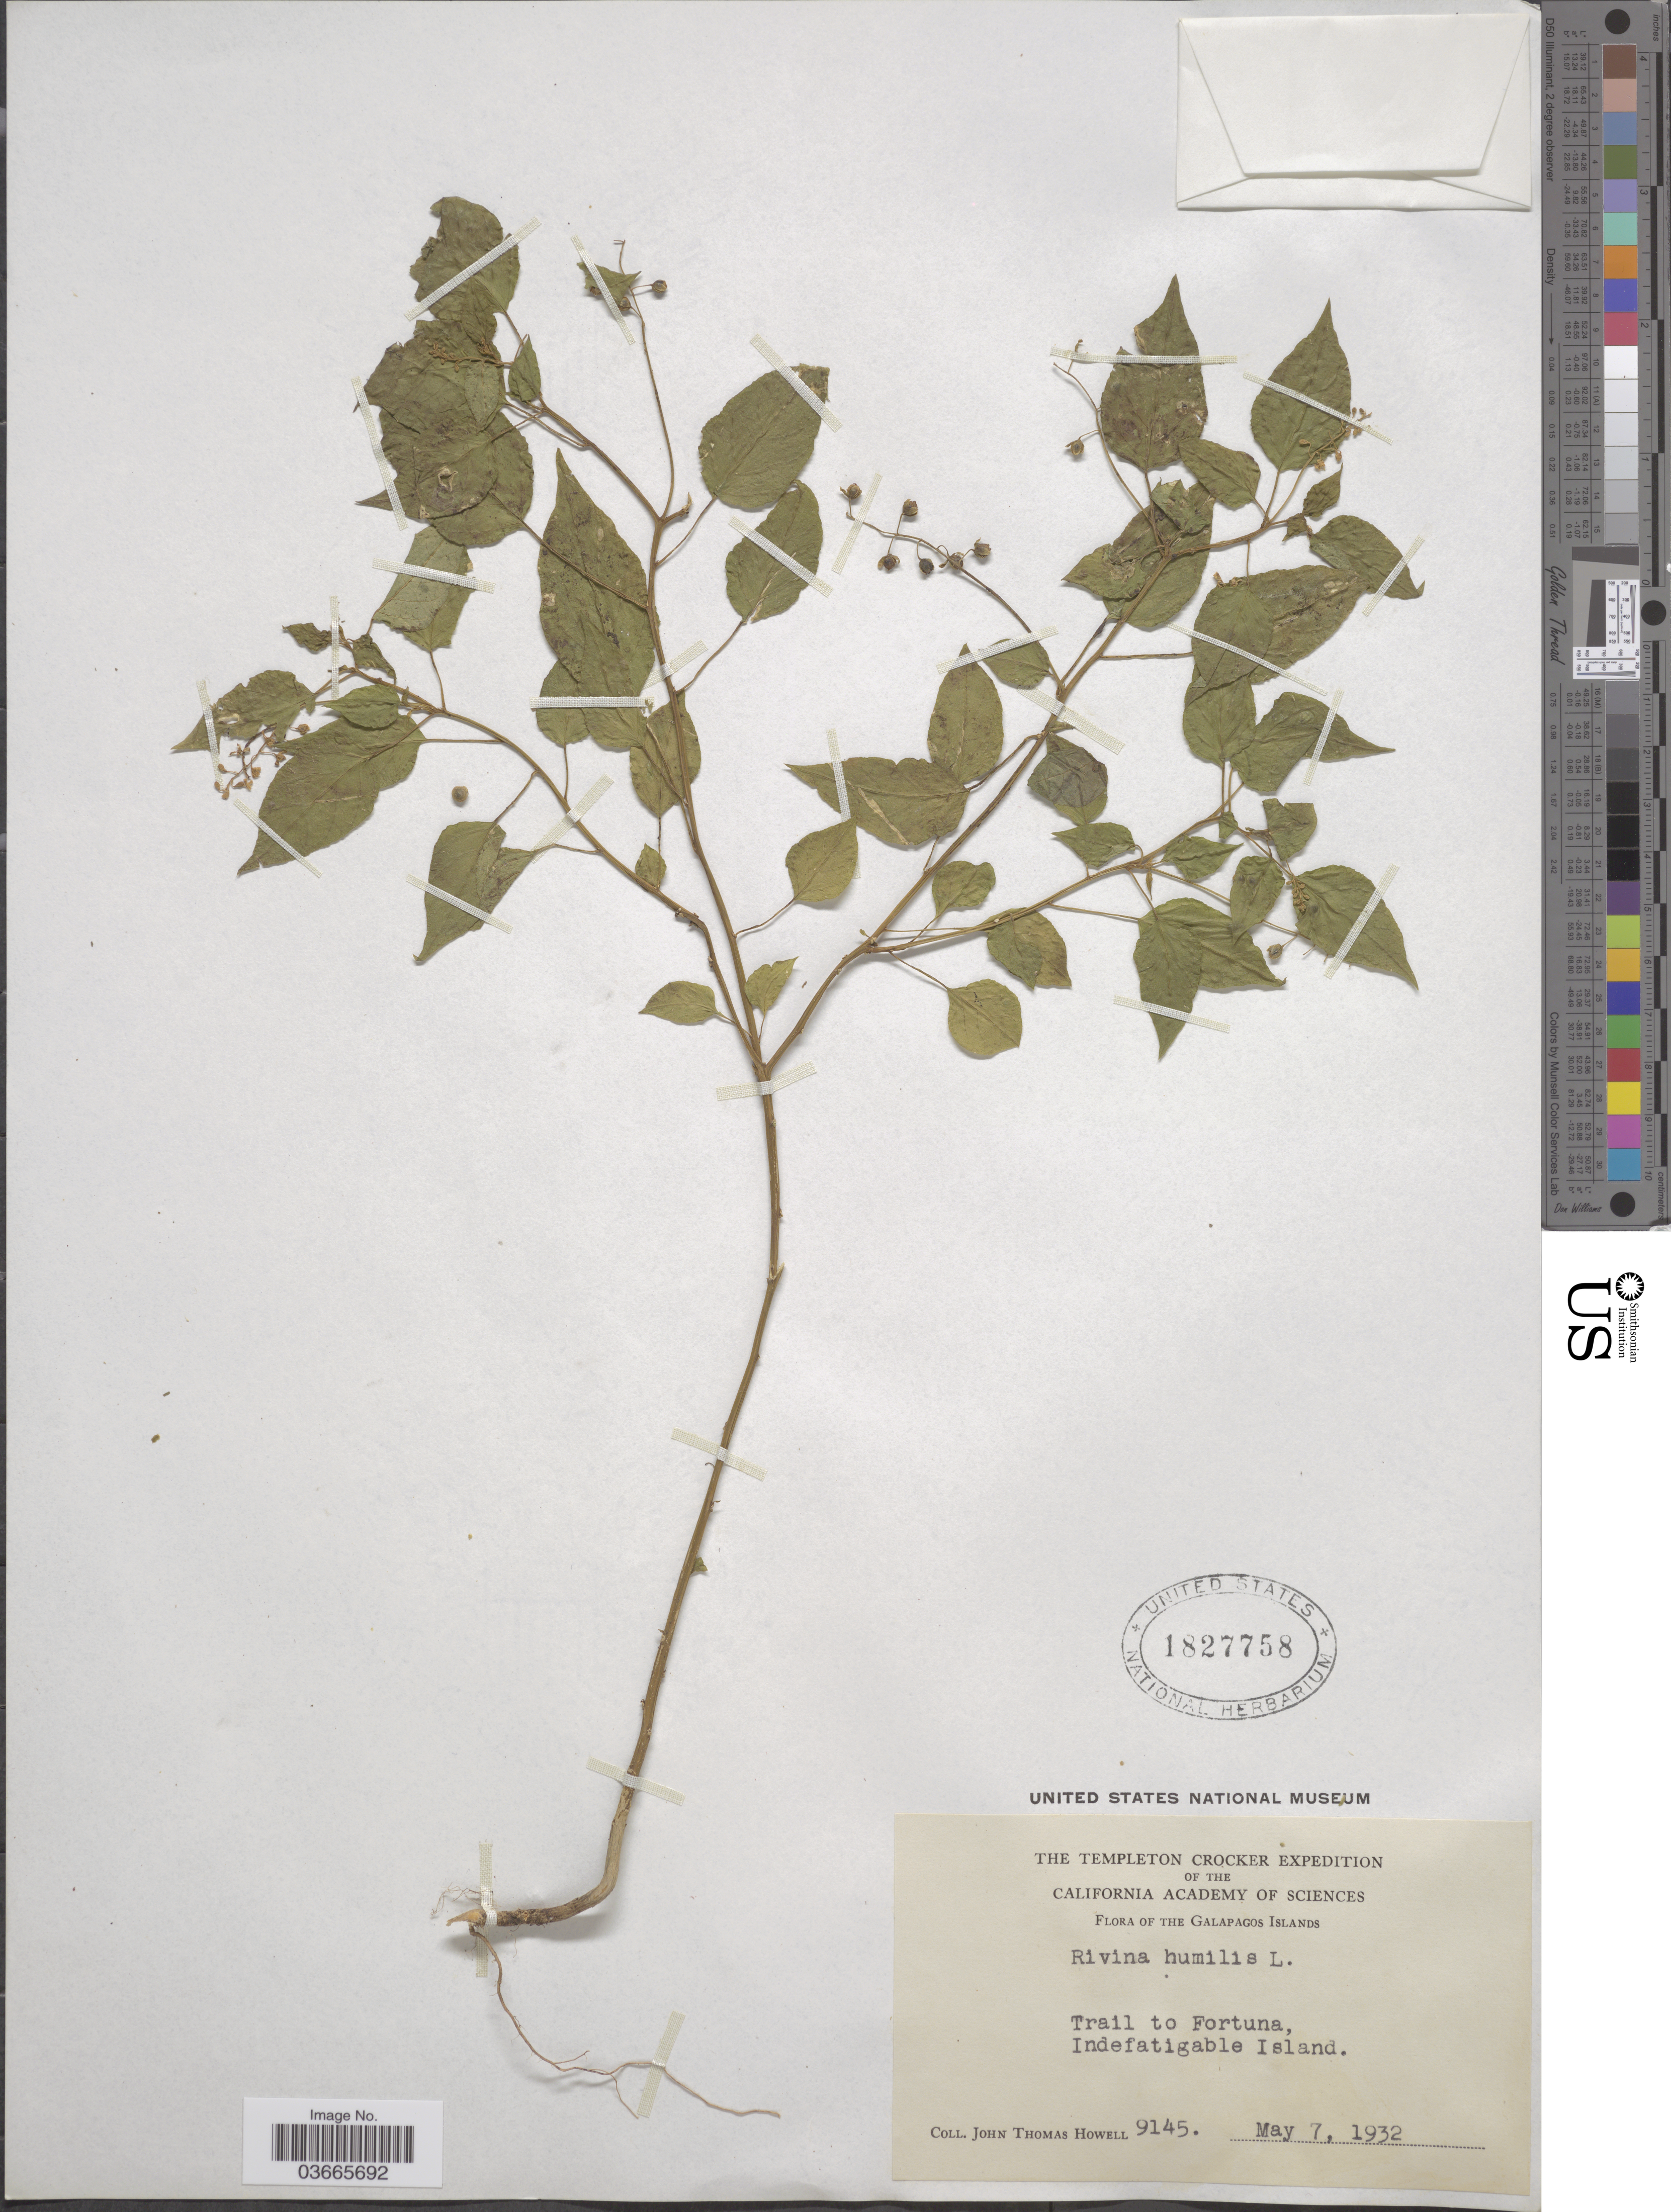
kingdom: Plantae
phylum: Tracheophyta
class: Magnoliopsida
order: Caryophyllales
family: Phytolaccaceae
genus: Rivina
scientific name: Rivina humilis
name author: L.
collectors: J. T. Howell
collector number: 9145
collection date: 1932-05-07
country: Ecuador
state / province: Colón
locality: The Galapagos Islands. Trail to Fortuna, Indefatigable Island.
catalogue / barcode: US 1827758